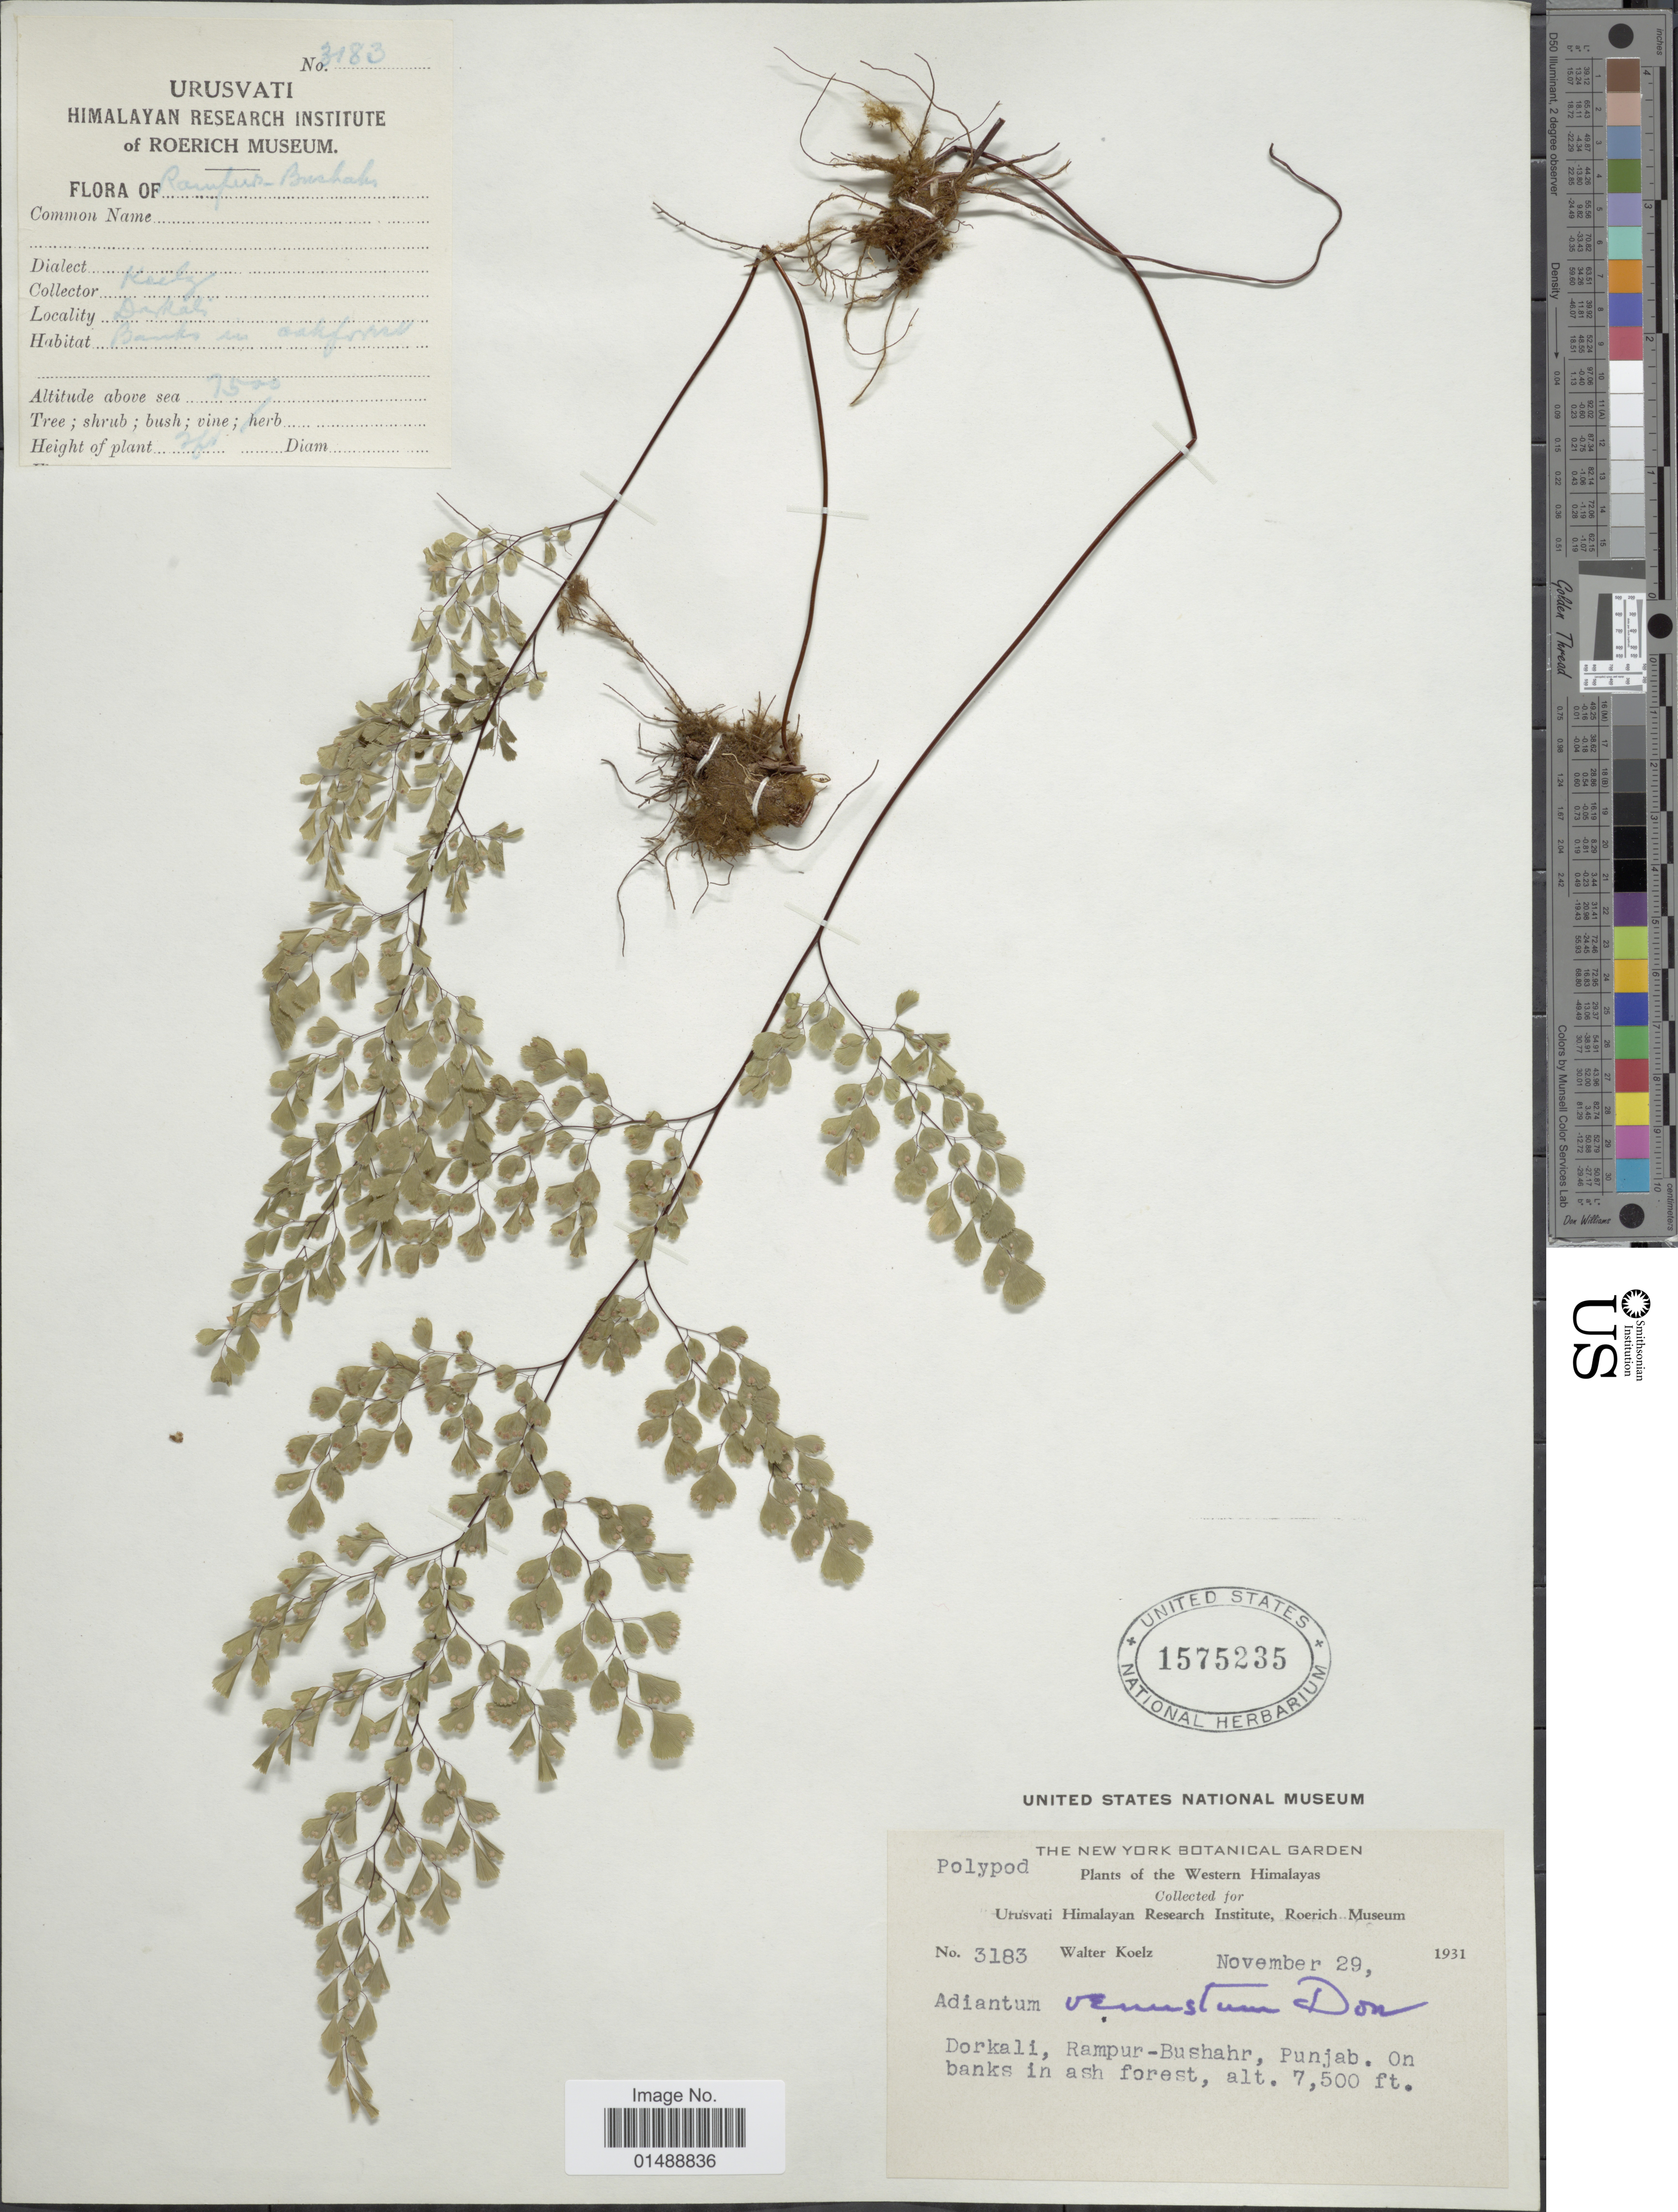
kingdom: Plantae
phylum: Tracheophyta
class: Polypodiopsida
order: Polypodiales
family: Pteridaceae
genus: Adiantum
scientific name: Adiantum venustum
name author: D. Don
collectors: W. N. Koelz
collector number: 3183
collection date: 1931-11-29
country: India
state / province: Punjab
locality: Dorkali, Rampur-Bushahr, Western Himalayas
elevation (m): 2286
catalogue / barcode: US 1575235